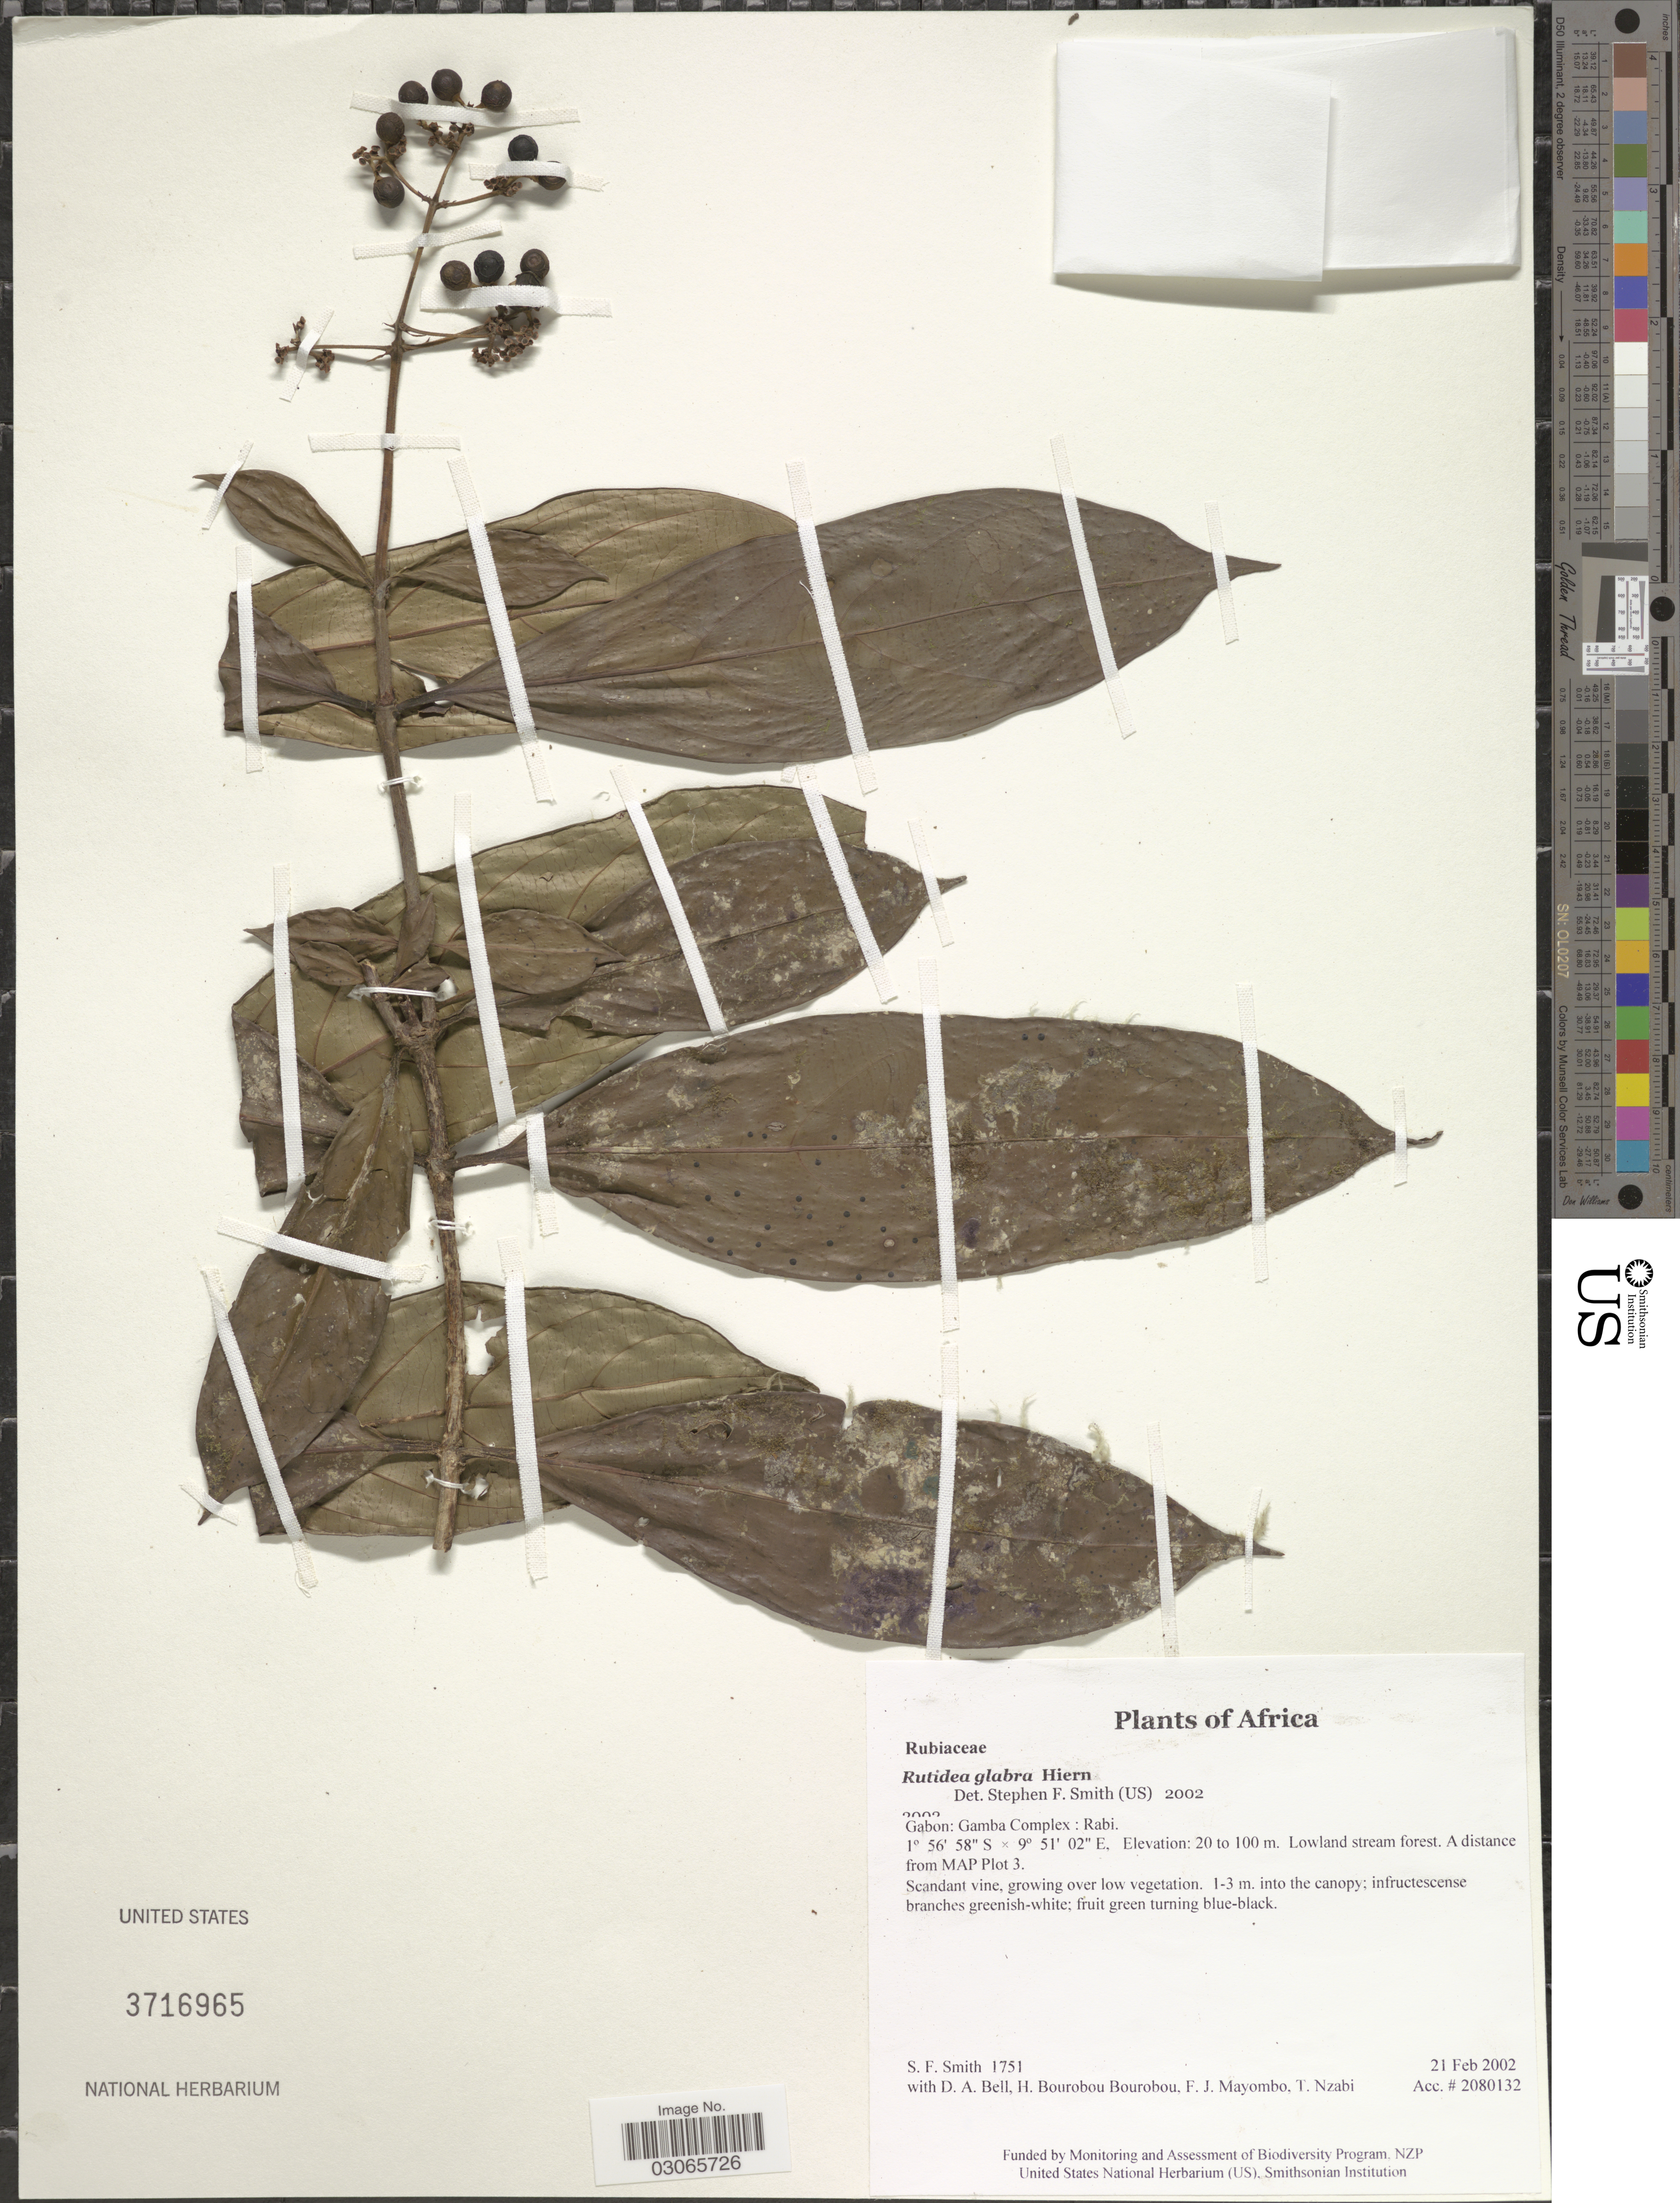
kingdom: Plantae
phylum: Tracheophyta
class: Magnoliopsida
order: Gentianales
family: Rubiaceae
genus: Rutidea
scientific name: Rutidea glabra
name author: Hiern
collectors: S.F. Smith, D. A. Bell, H. Bourobou Bourobou & F. J. Mayombo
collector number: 1751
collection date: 2002-02-21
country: Gabon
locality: Gamba Complex: Rabi. A distance from MAP Plot 3.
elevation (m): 20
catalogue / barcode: US 3716965